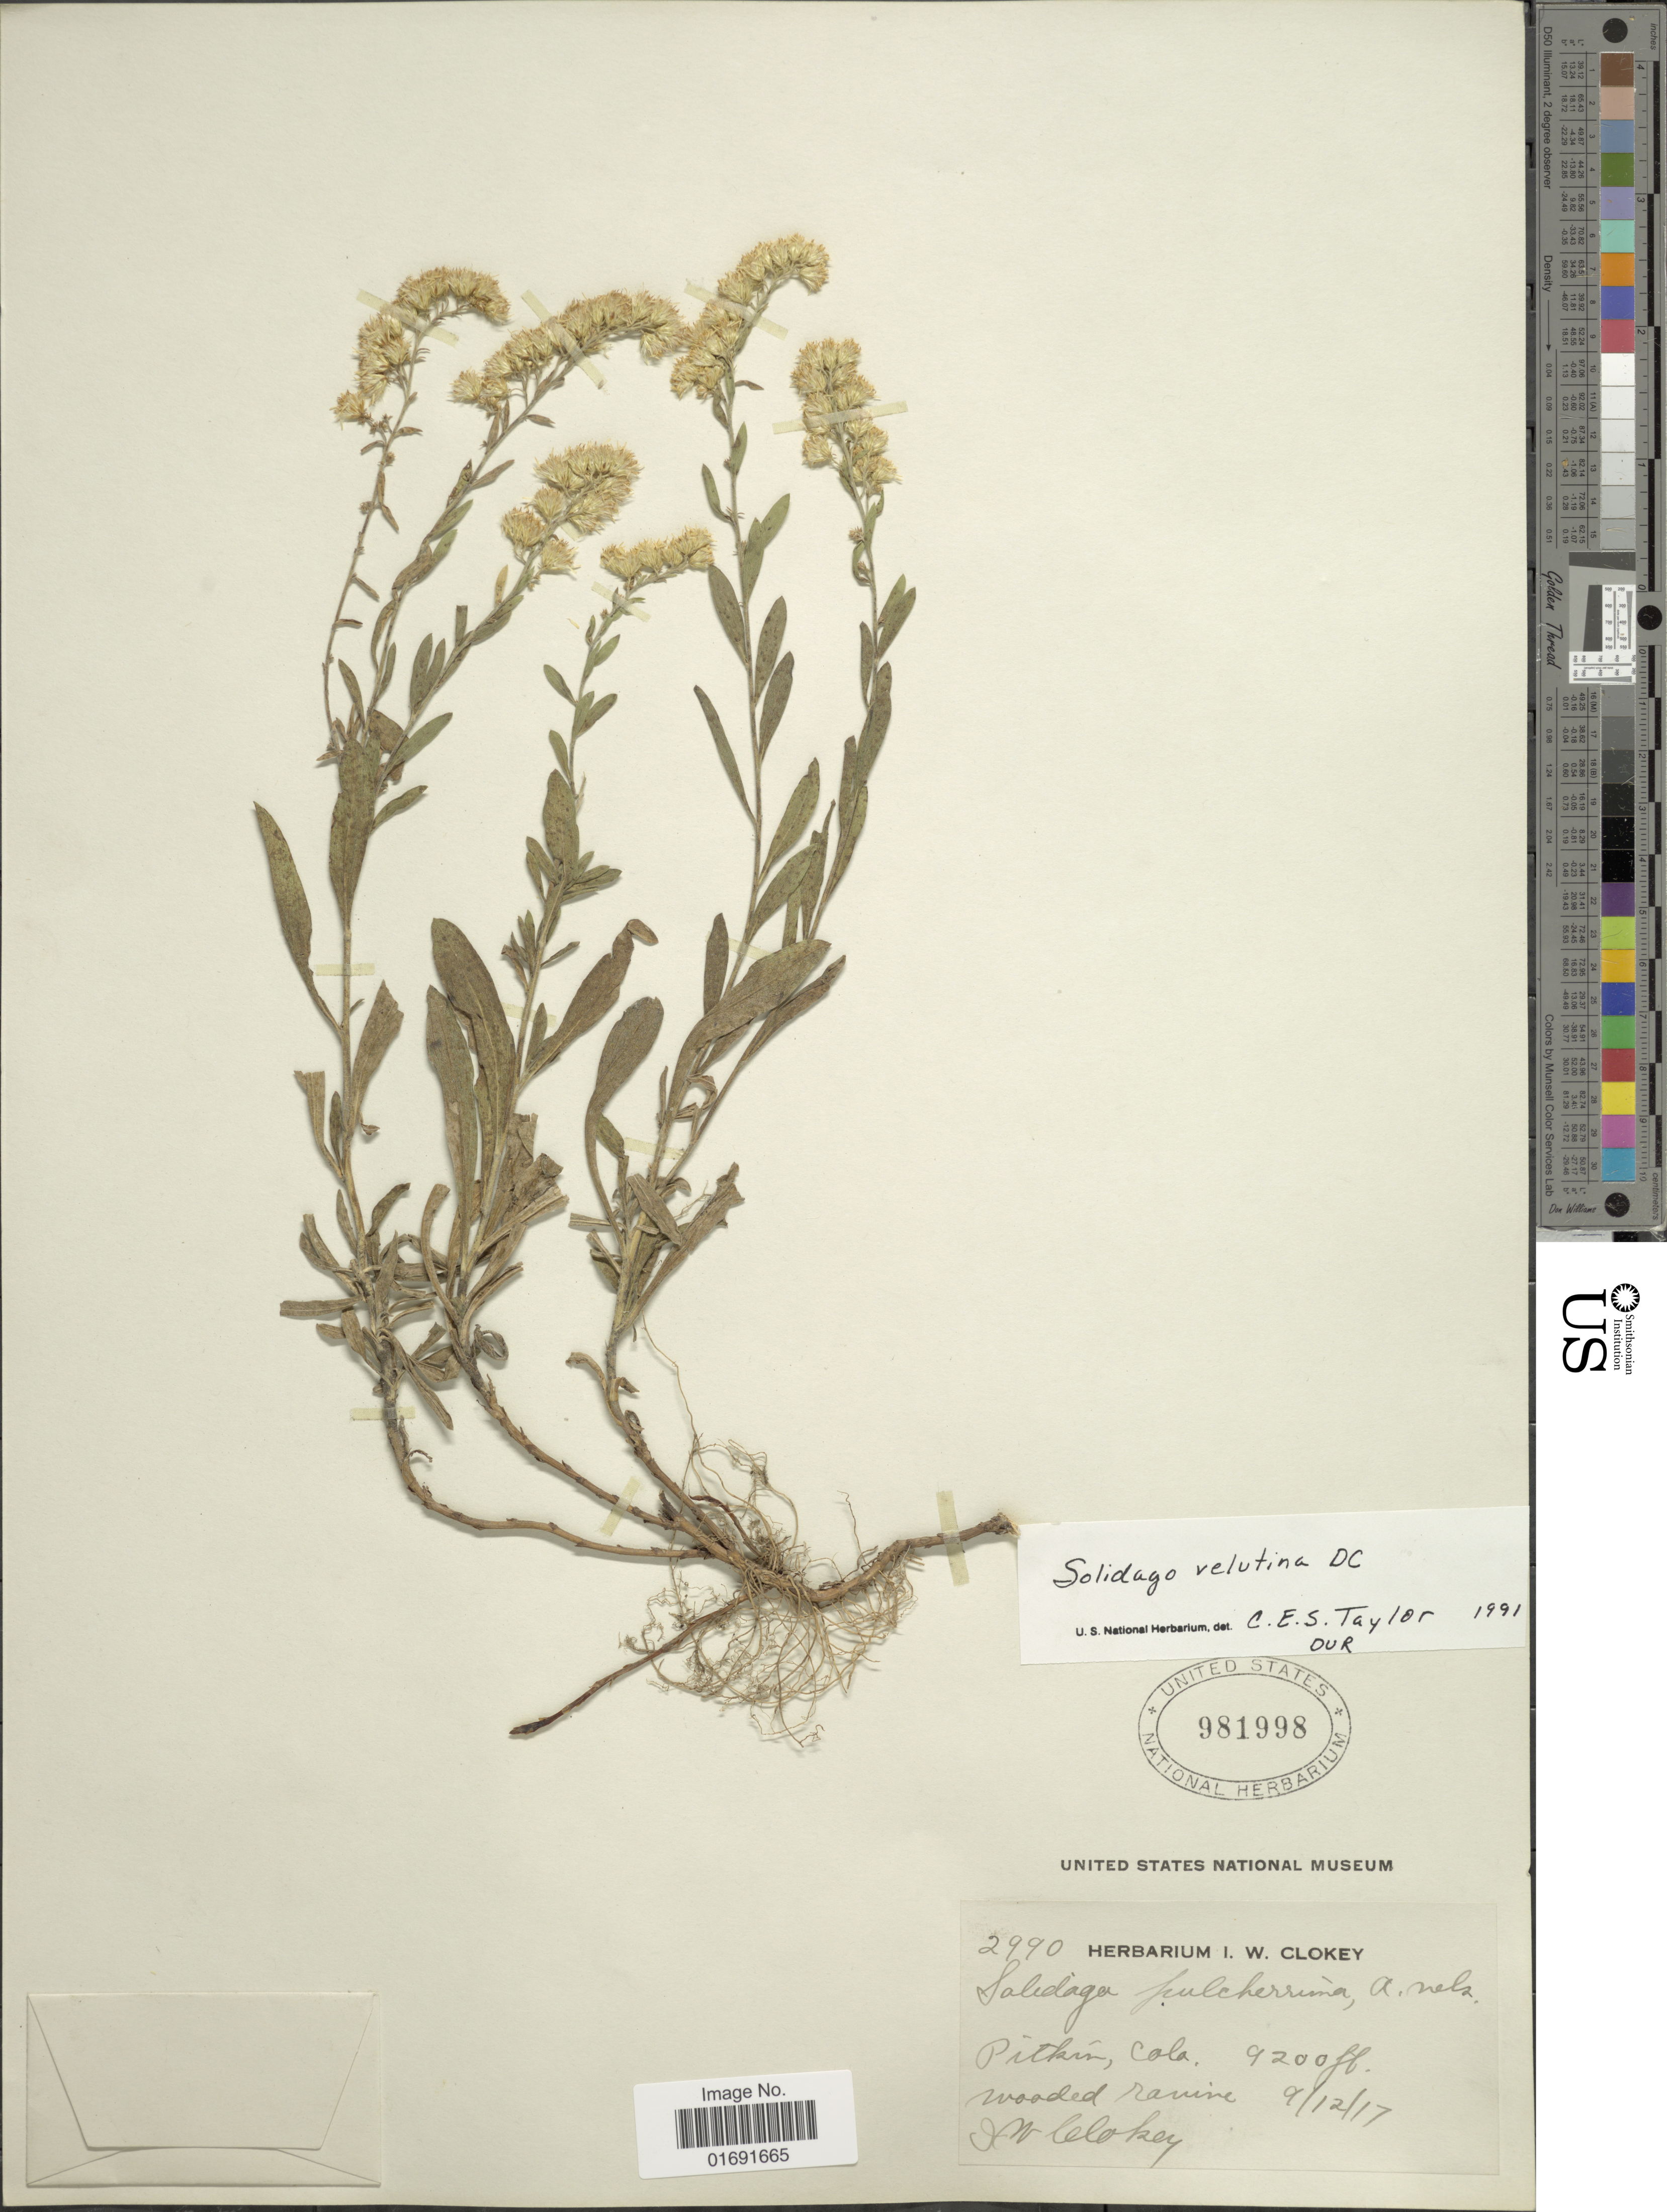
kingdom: Plantae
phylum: Tracheophyta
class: Magnoliopsida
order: Asterales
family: Asteraceae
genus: Solidago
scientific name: Solidago velutina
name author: DC.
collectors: I. W. Clokey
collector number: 2990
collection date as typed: Transcribed d/m/y: 12/9/17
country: United States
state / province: Colorado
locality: Pitkin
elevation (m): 2804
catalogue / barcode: US 981998